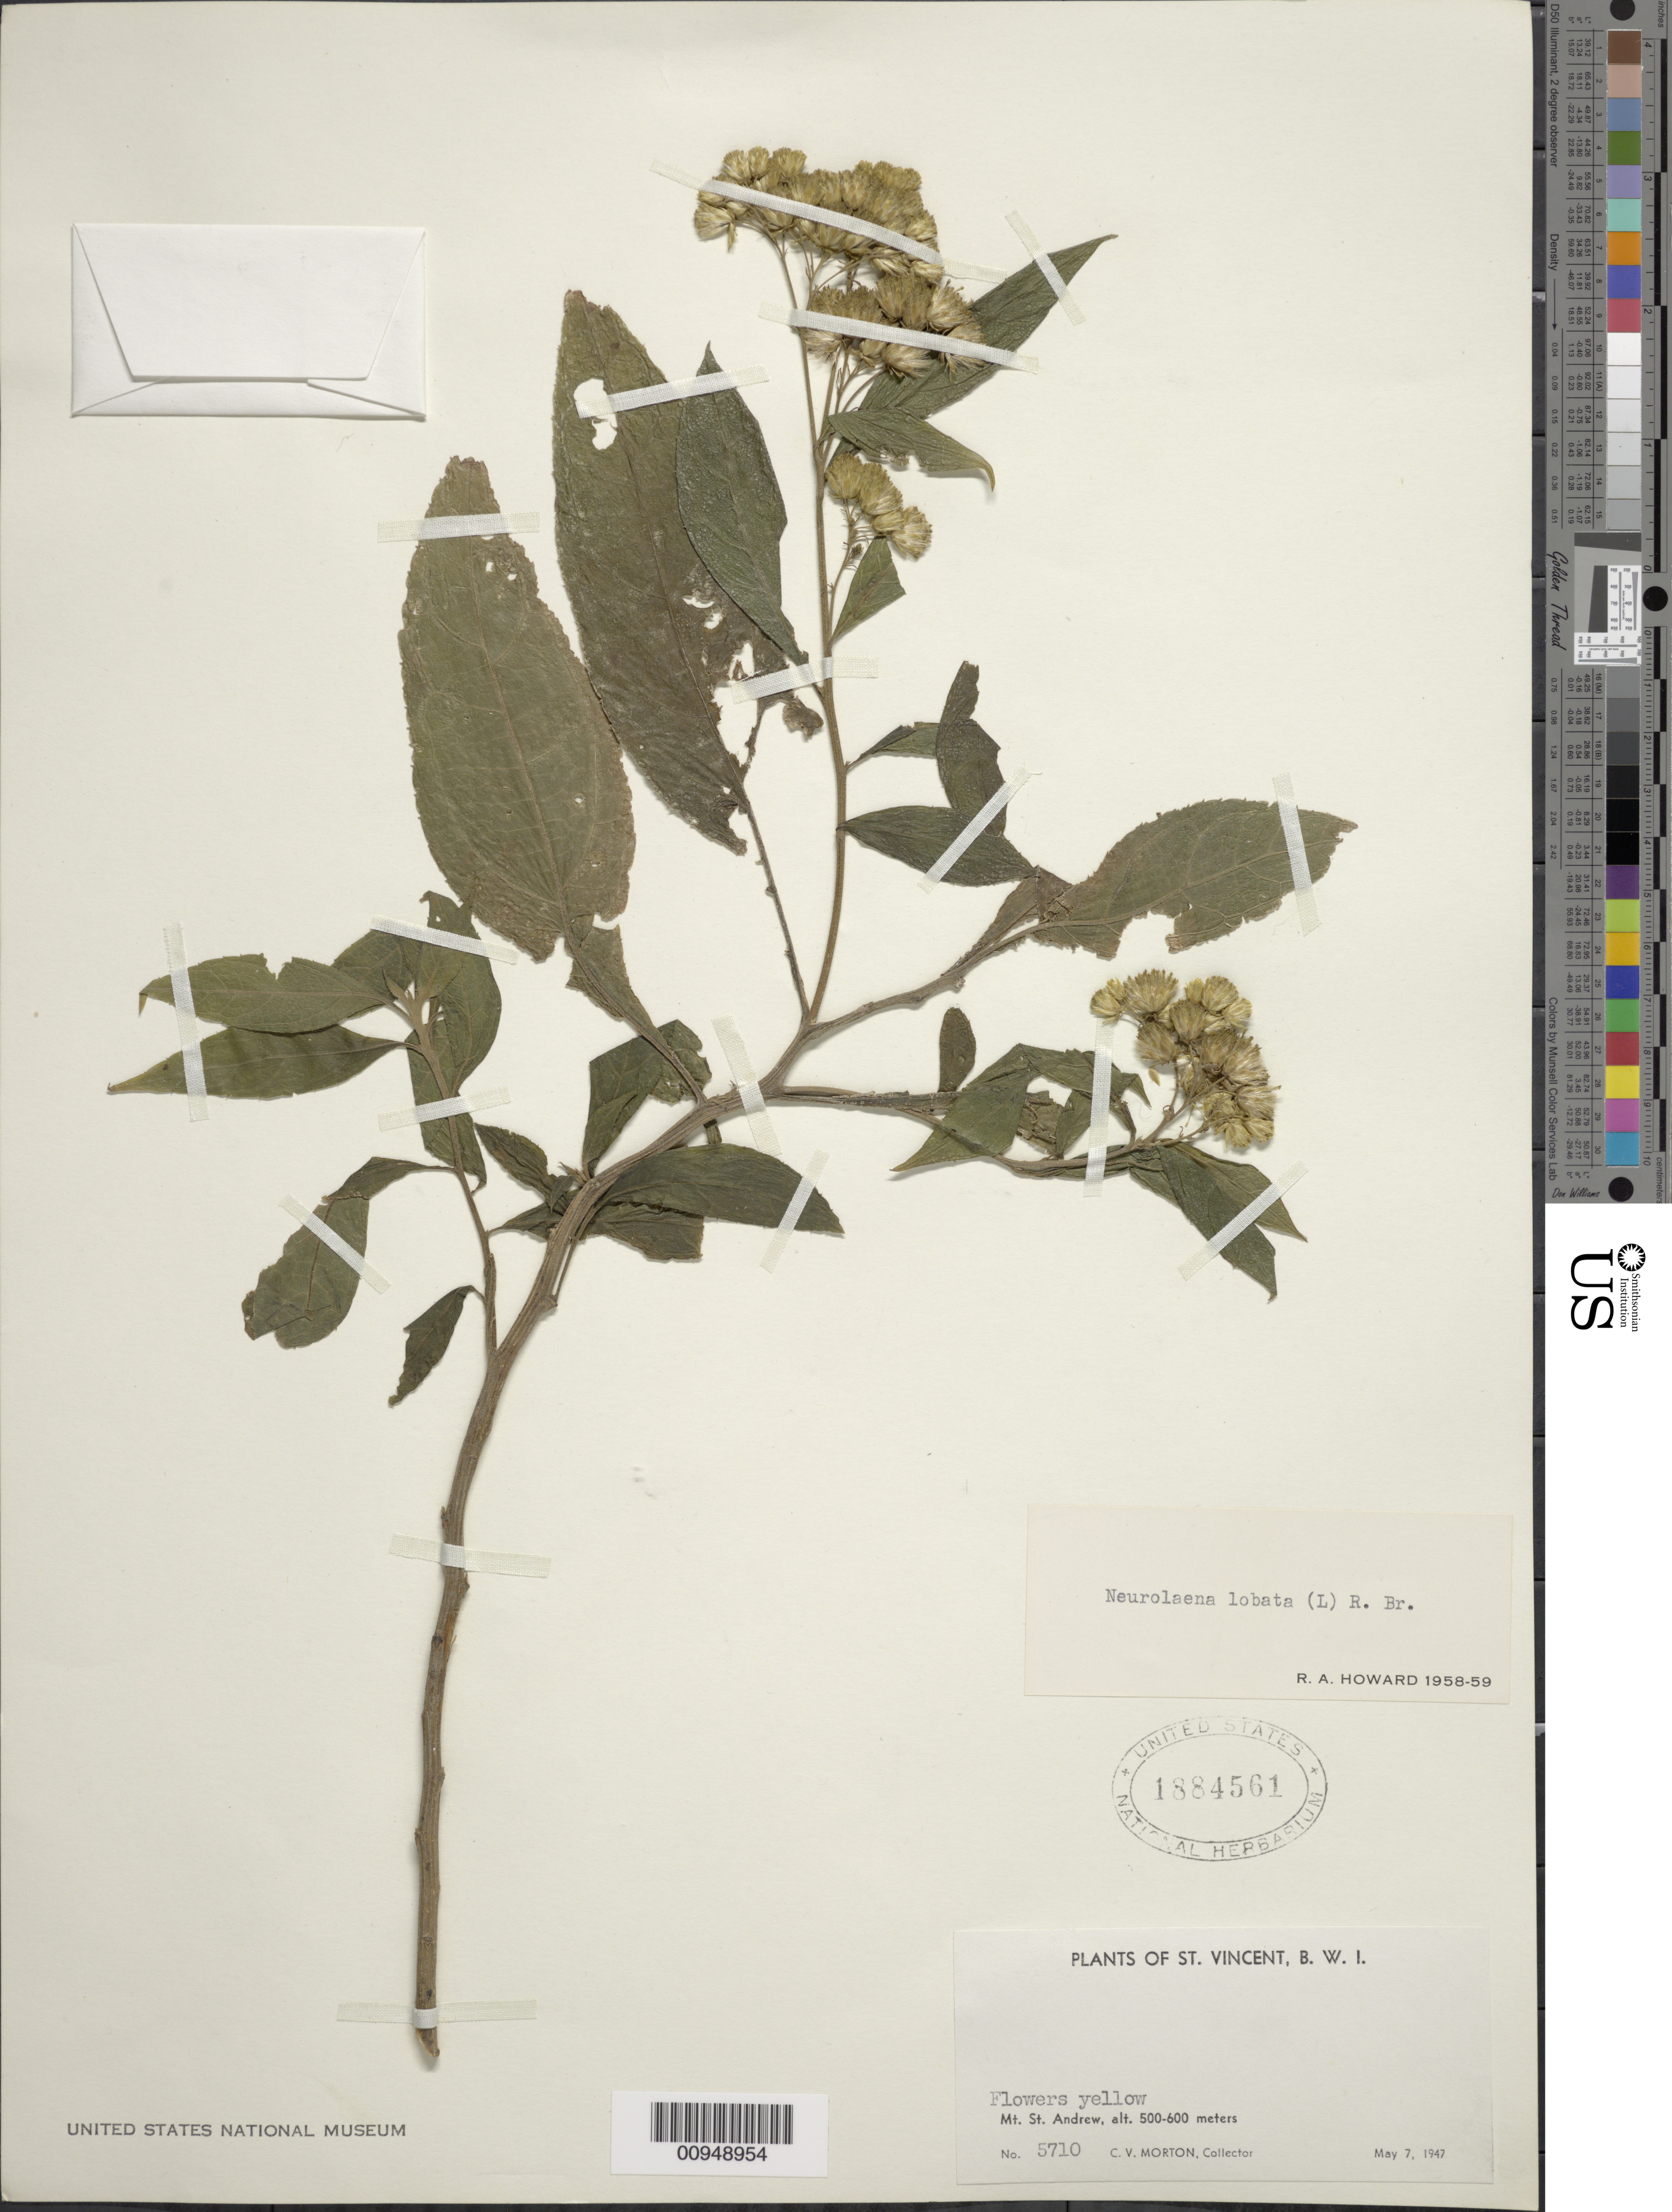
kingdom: Plantae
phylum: Tracheophyta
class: Magnoliopsida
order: Asterales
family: Asteraceae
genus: Neurolaena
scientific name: Neurolaena lobata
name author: (L.) R. Br. ex Cass.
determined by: Howard, R. A.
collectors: C. V. Morton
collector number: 5710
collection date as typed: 07 May 1947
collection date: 1947-05-07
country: St. Vincent - Grenadines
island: St. Vincent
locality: Mount St. Andrew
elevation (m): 500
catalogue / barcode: US 1884561